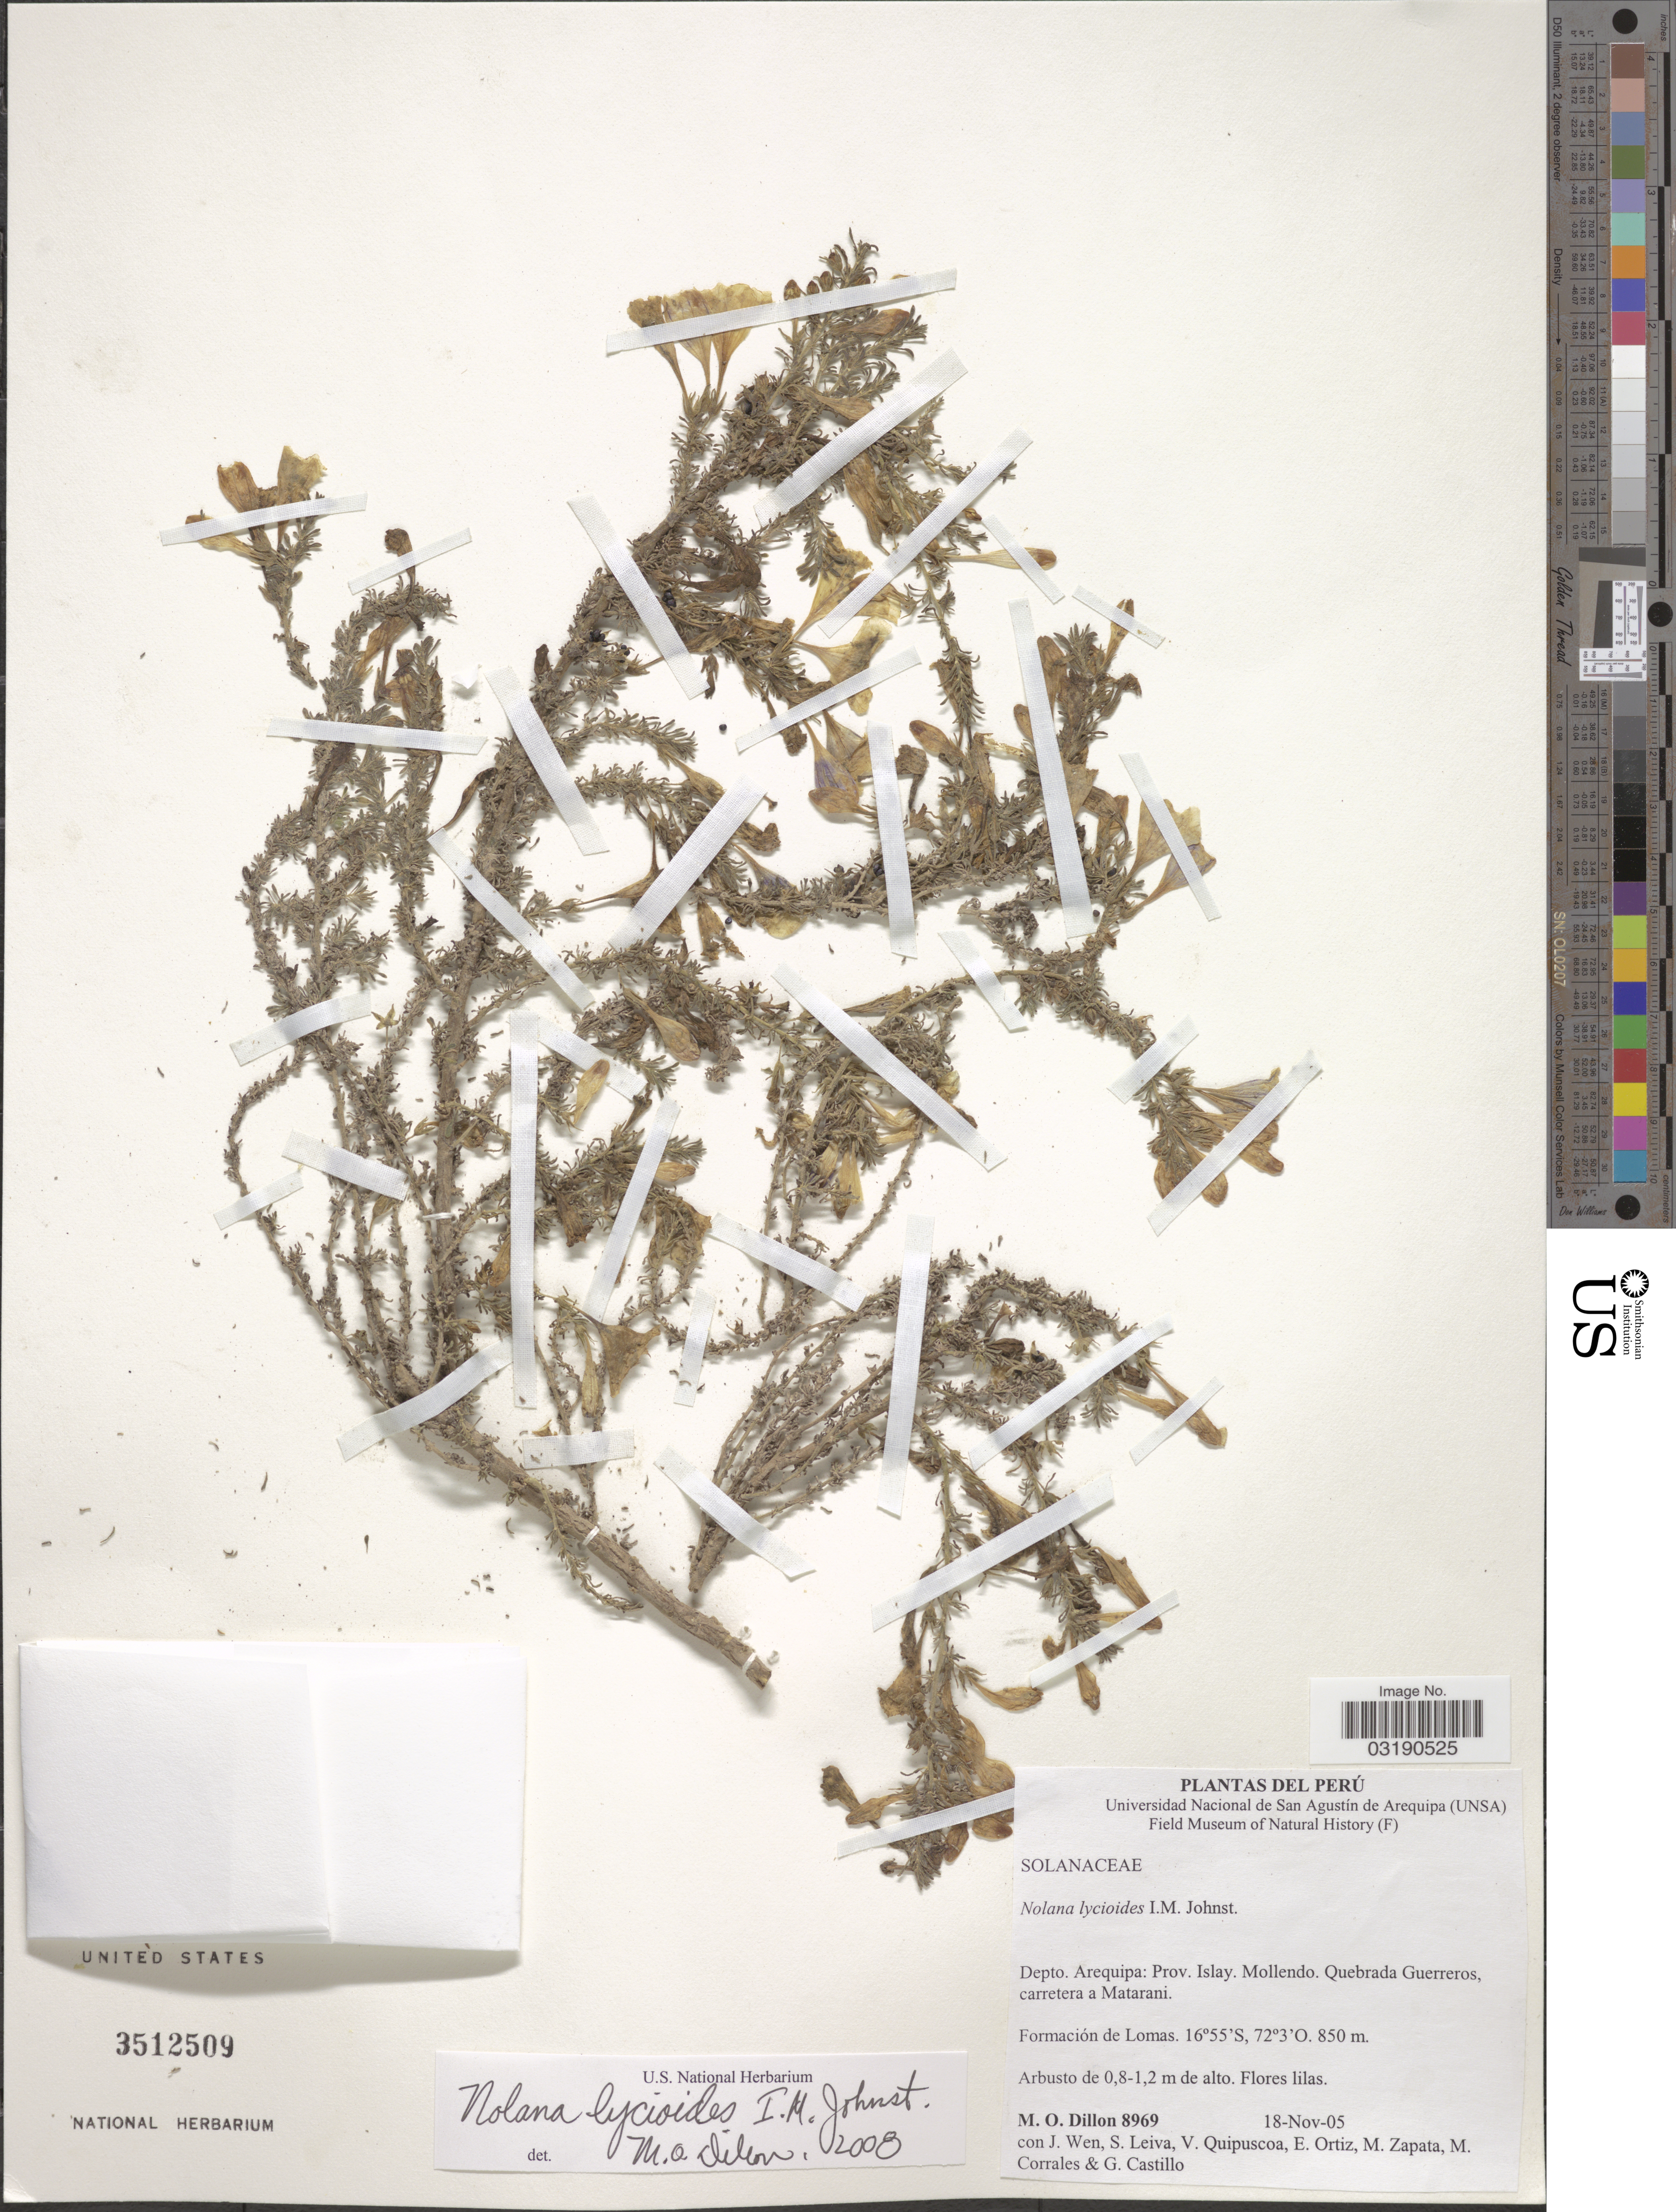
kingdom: Plantae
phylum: Tracheophyta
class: Magnoliopsida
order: Solanales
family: Solanaceae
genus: Nolana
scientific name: Nolana lycioides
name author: I.M. Johnst.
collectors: M. O. Dillon, J. Wen, S. Leiva, V. Quipuscoa & et al.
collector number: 8969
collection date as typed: Transcribed d/m/y: 18/11/5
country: Peru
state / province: Arequipa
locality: Depto. Arequipa: Prov. Islay. Mollendo. Quebrada Guerreros, carretera a Matarani.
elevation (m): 850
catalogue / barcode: US 3512509